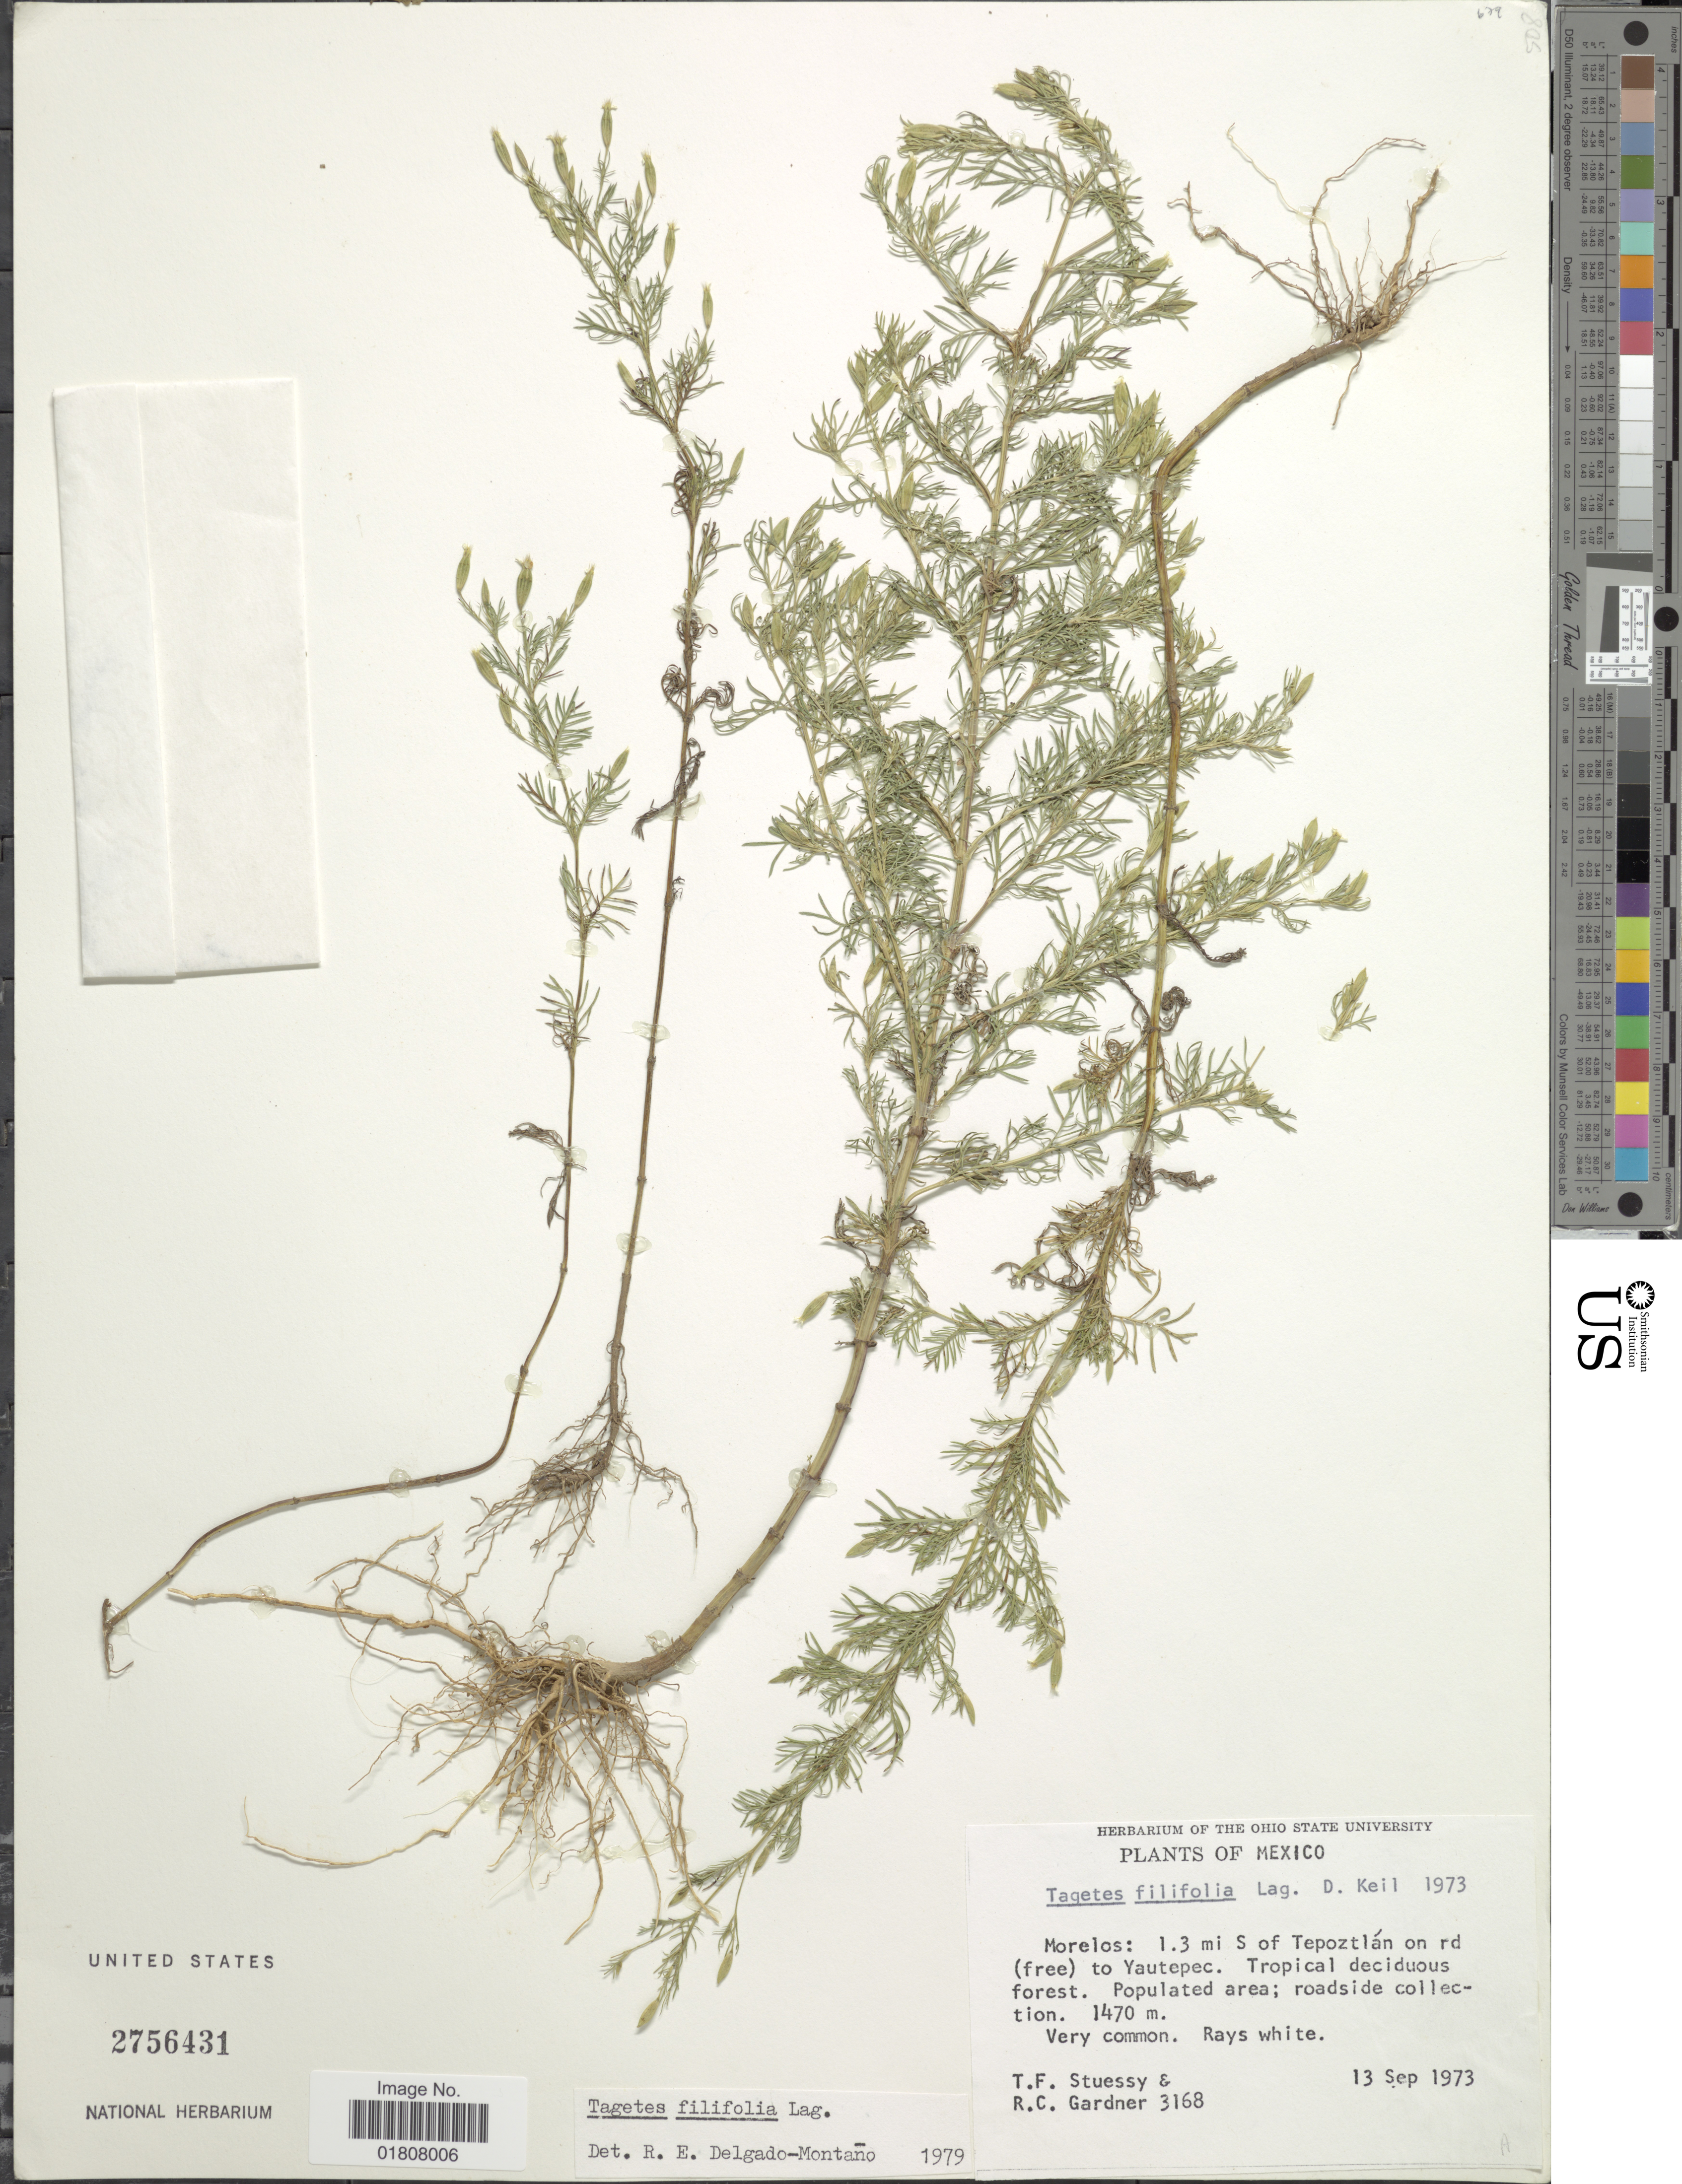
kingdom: Plantae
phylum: Tracheophyta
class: Magnoliopsida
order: Asterales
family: Asteraceae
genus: Tagetes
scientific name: Tagetes filifolia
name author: Lag.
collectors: T. Stuessy & R. C. Gardner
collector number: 3168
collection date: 1973-09-13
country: Mexico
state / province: Morelos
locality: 1.3 mi S of Tepoztlan on rd (free) to Yautepec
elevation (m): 1470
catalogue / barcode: US 2756431